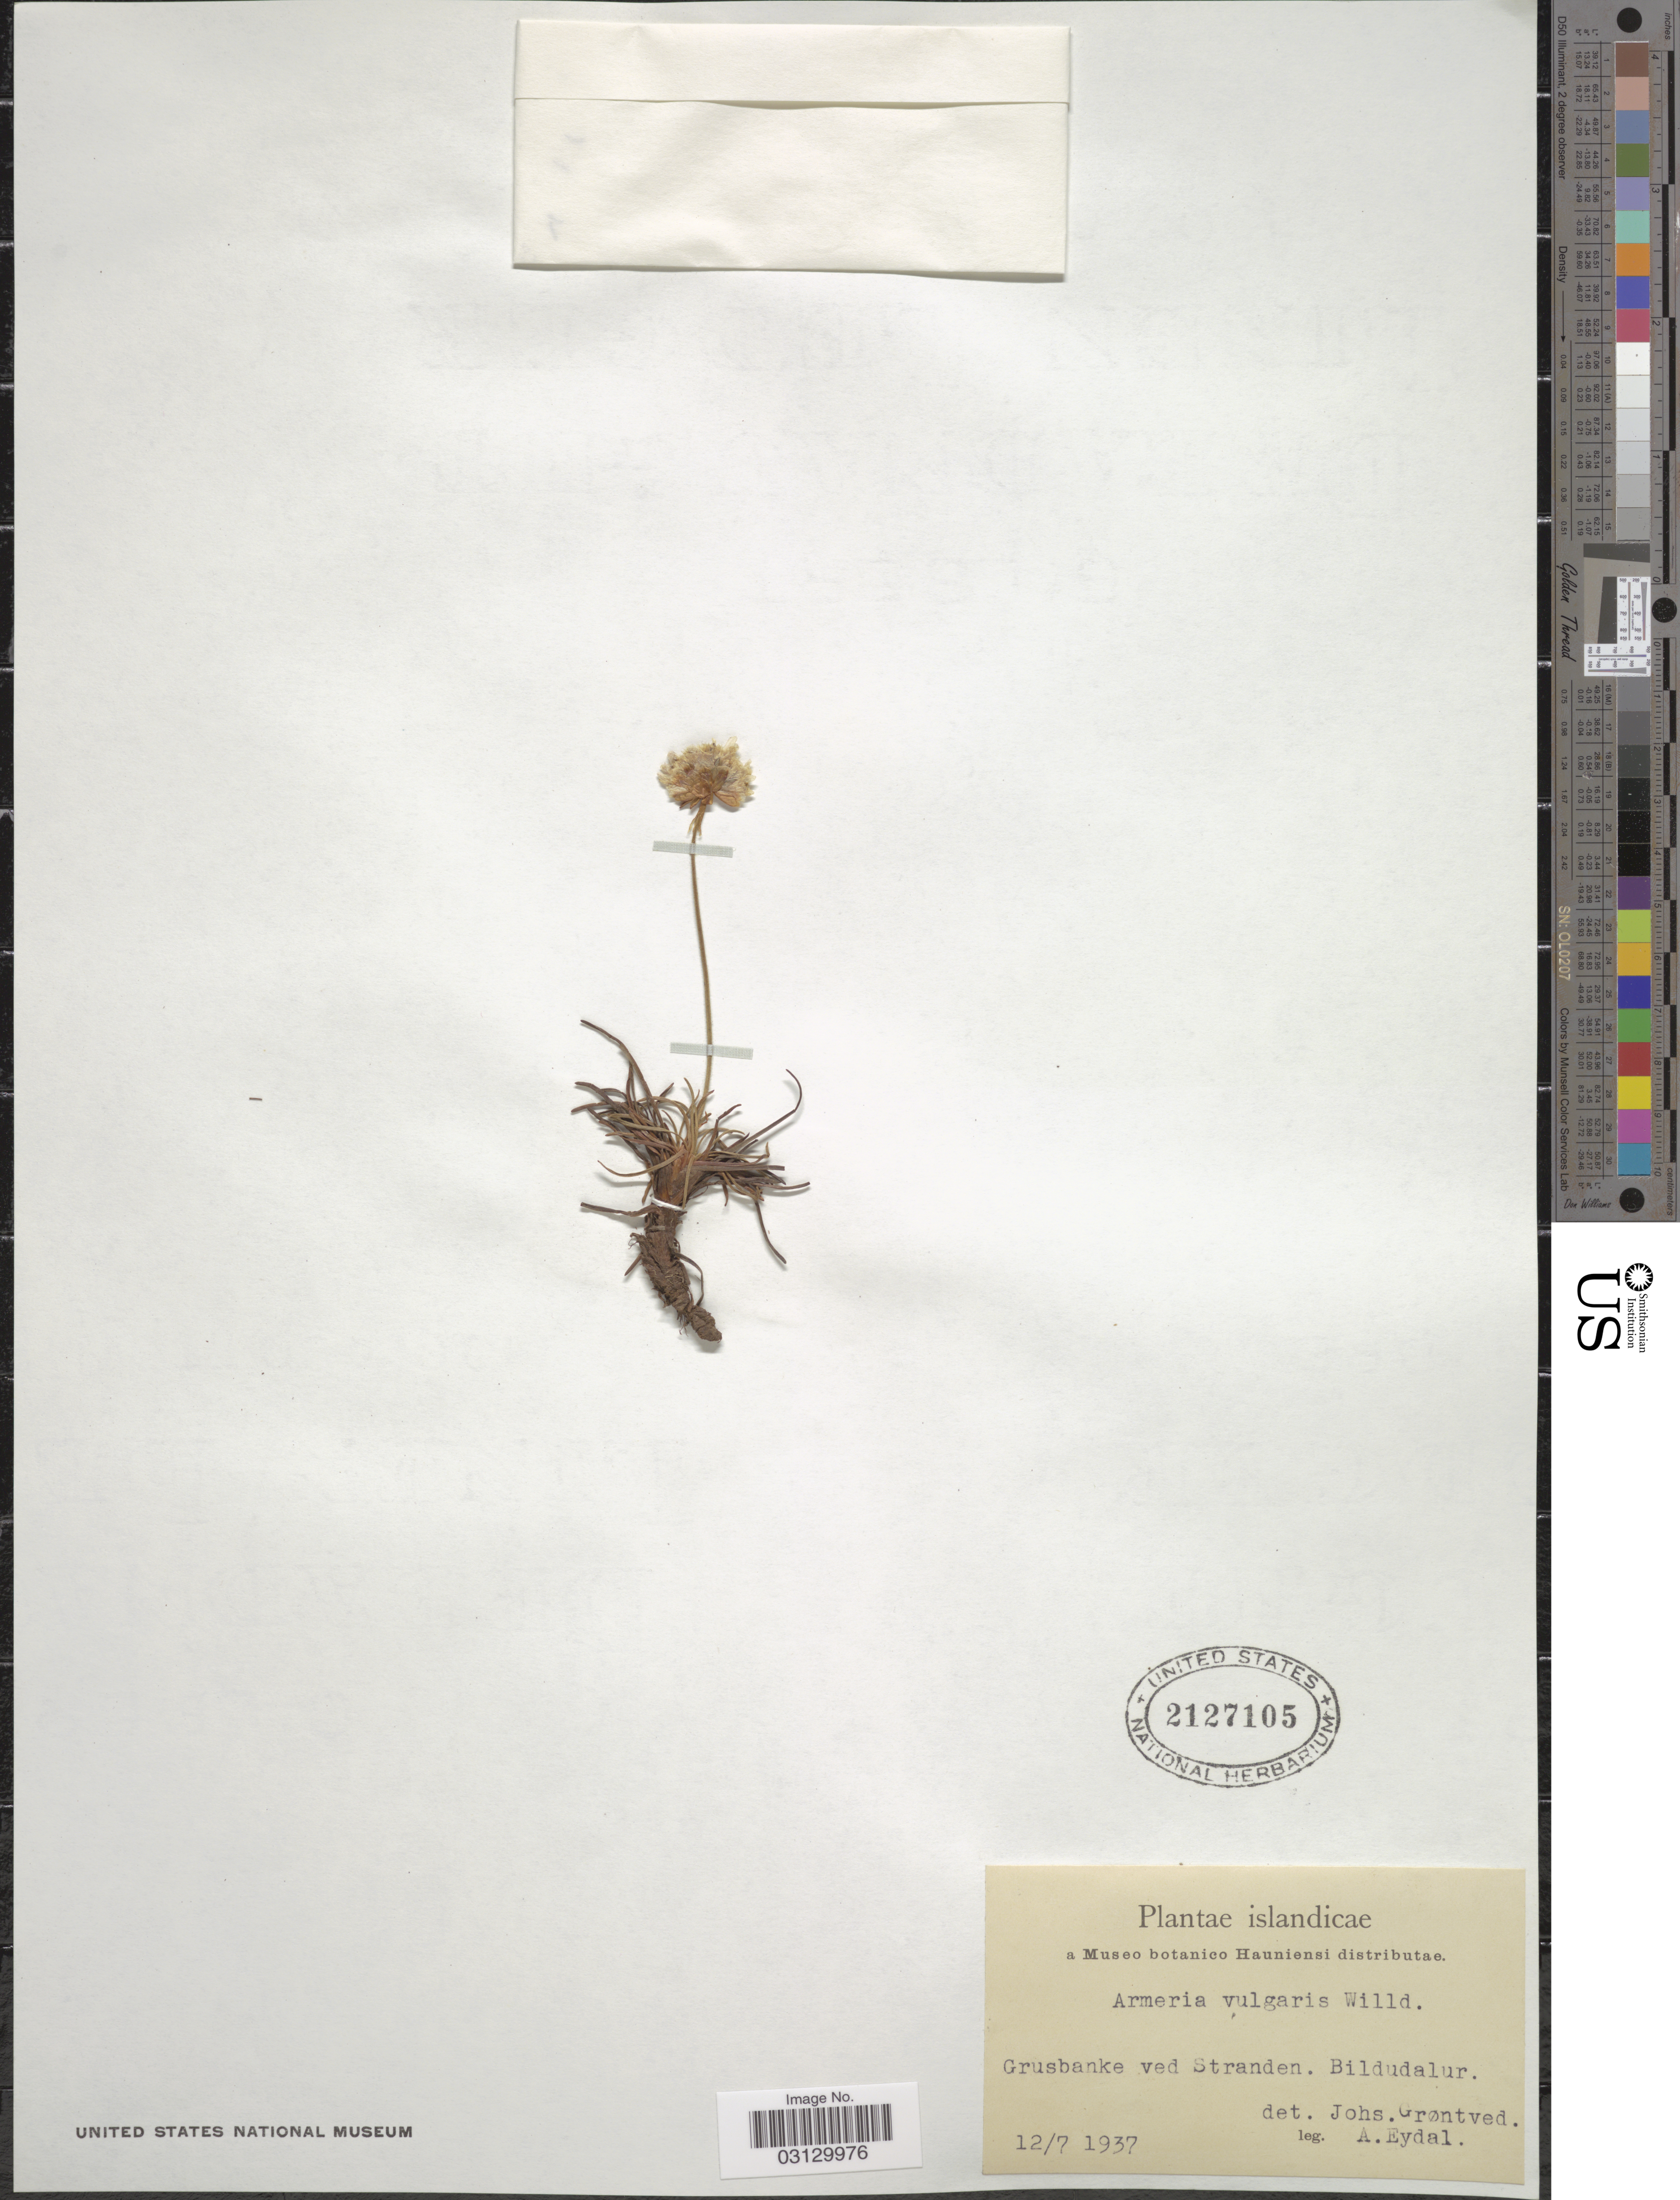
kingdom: Plantae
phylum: Tracheophyta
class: Magnoliopsida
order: Caryophyllales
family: Plumbaginaceae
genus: Armeria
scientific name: Armeria maritima subsp. maritima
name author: (Mill.) Willd.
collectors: A. Eydal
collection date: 1937-07-12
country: Iceland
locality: Islandicae. Grusbanke ved Stranden. Bildudalur.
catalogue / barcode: US 2127105